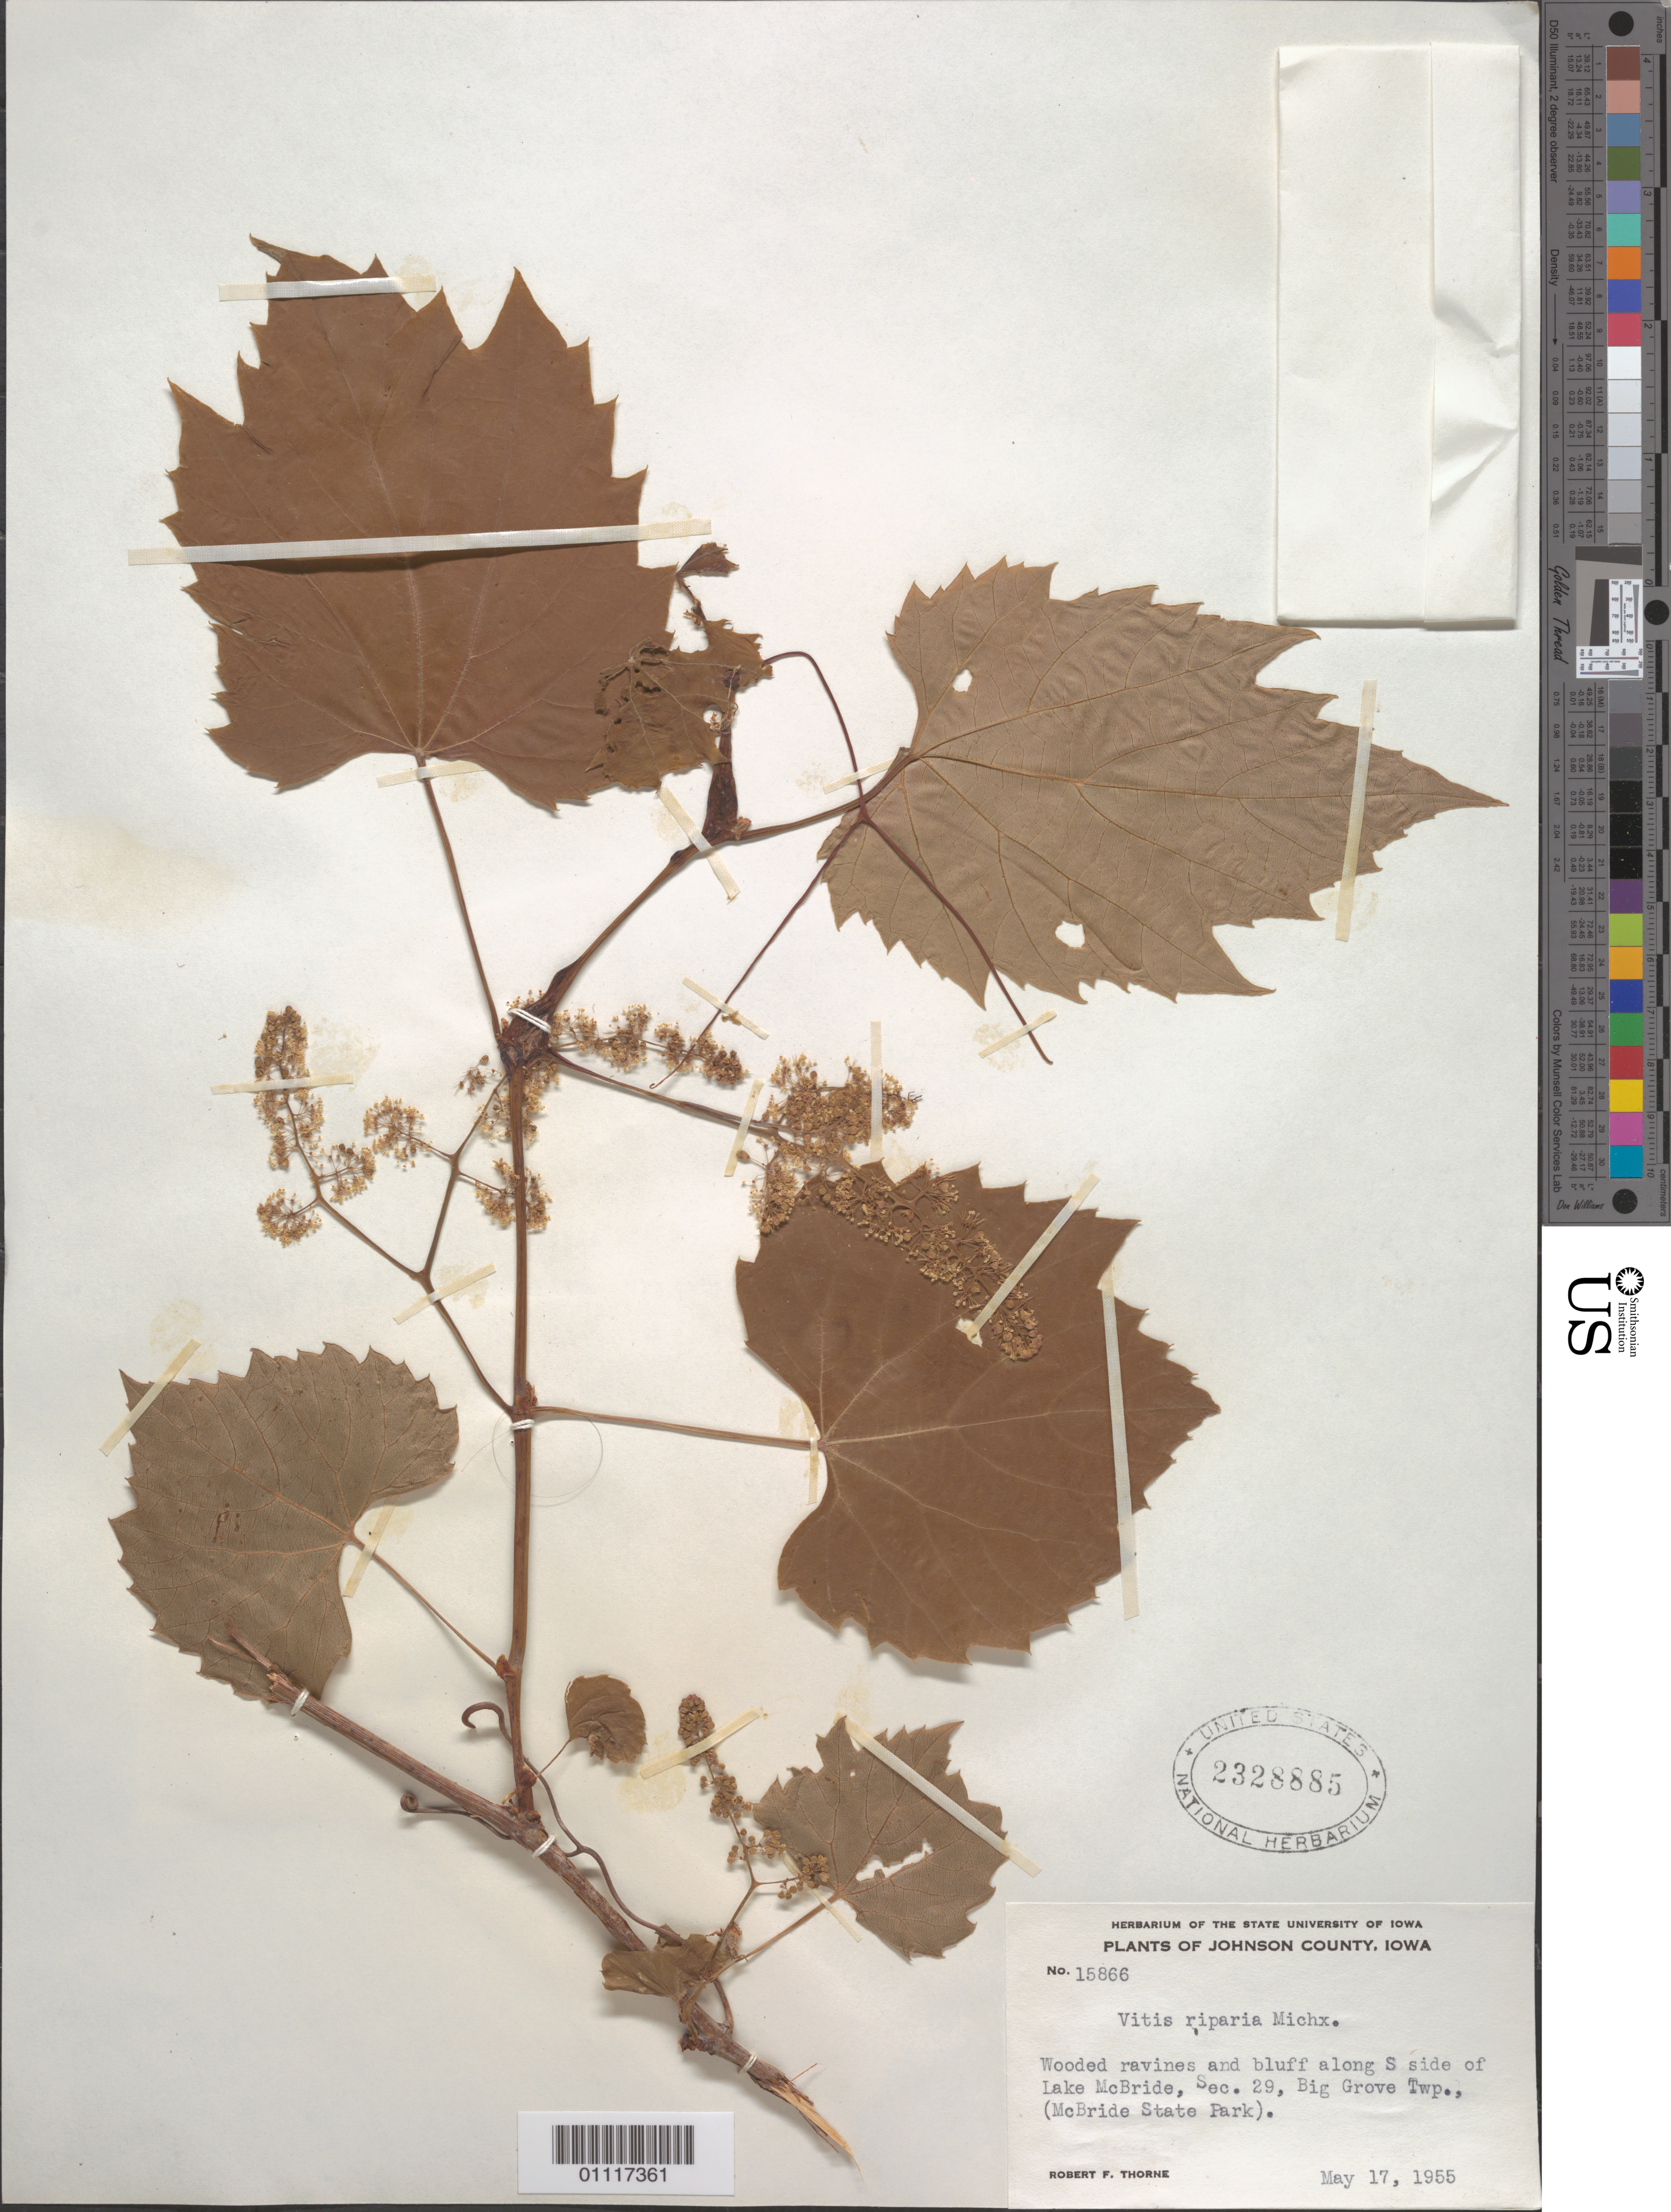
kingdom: Plantae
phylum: Tracheophyta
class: Magnoliopsida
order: Vitales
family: Vitaceae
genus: Vitis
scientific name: Vitis riparia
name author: Michx.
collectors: R. F. Thorne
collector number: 15866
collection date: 1955-05-17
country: United States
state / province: Iowa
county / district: Johnson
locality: along S side of Lake McBride, Sec. 29, Big Grove Twp., (McBride State Park).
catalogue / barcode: US 2328885